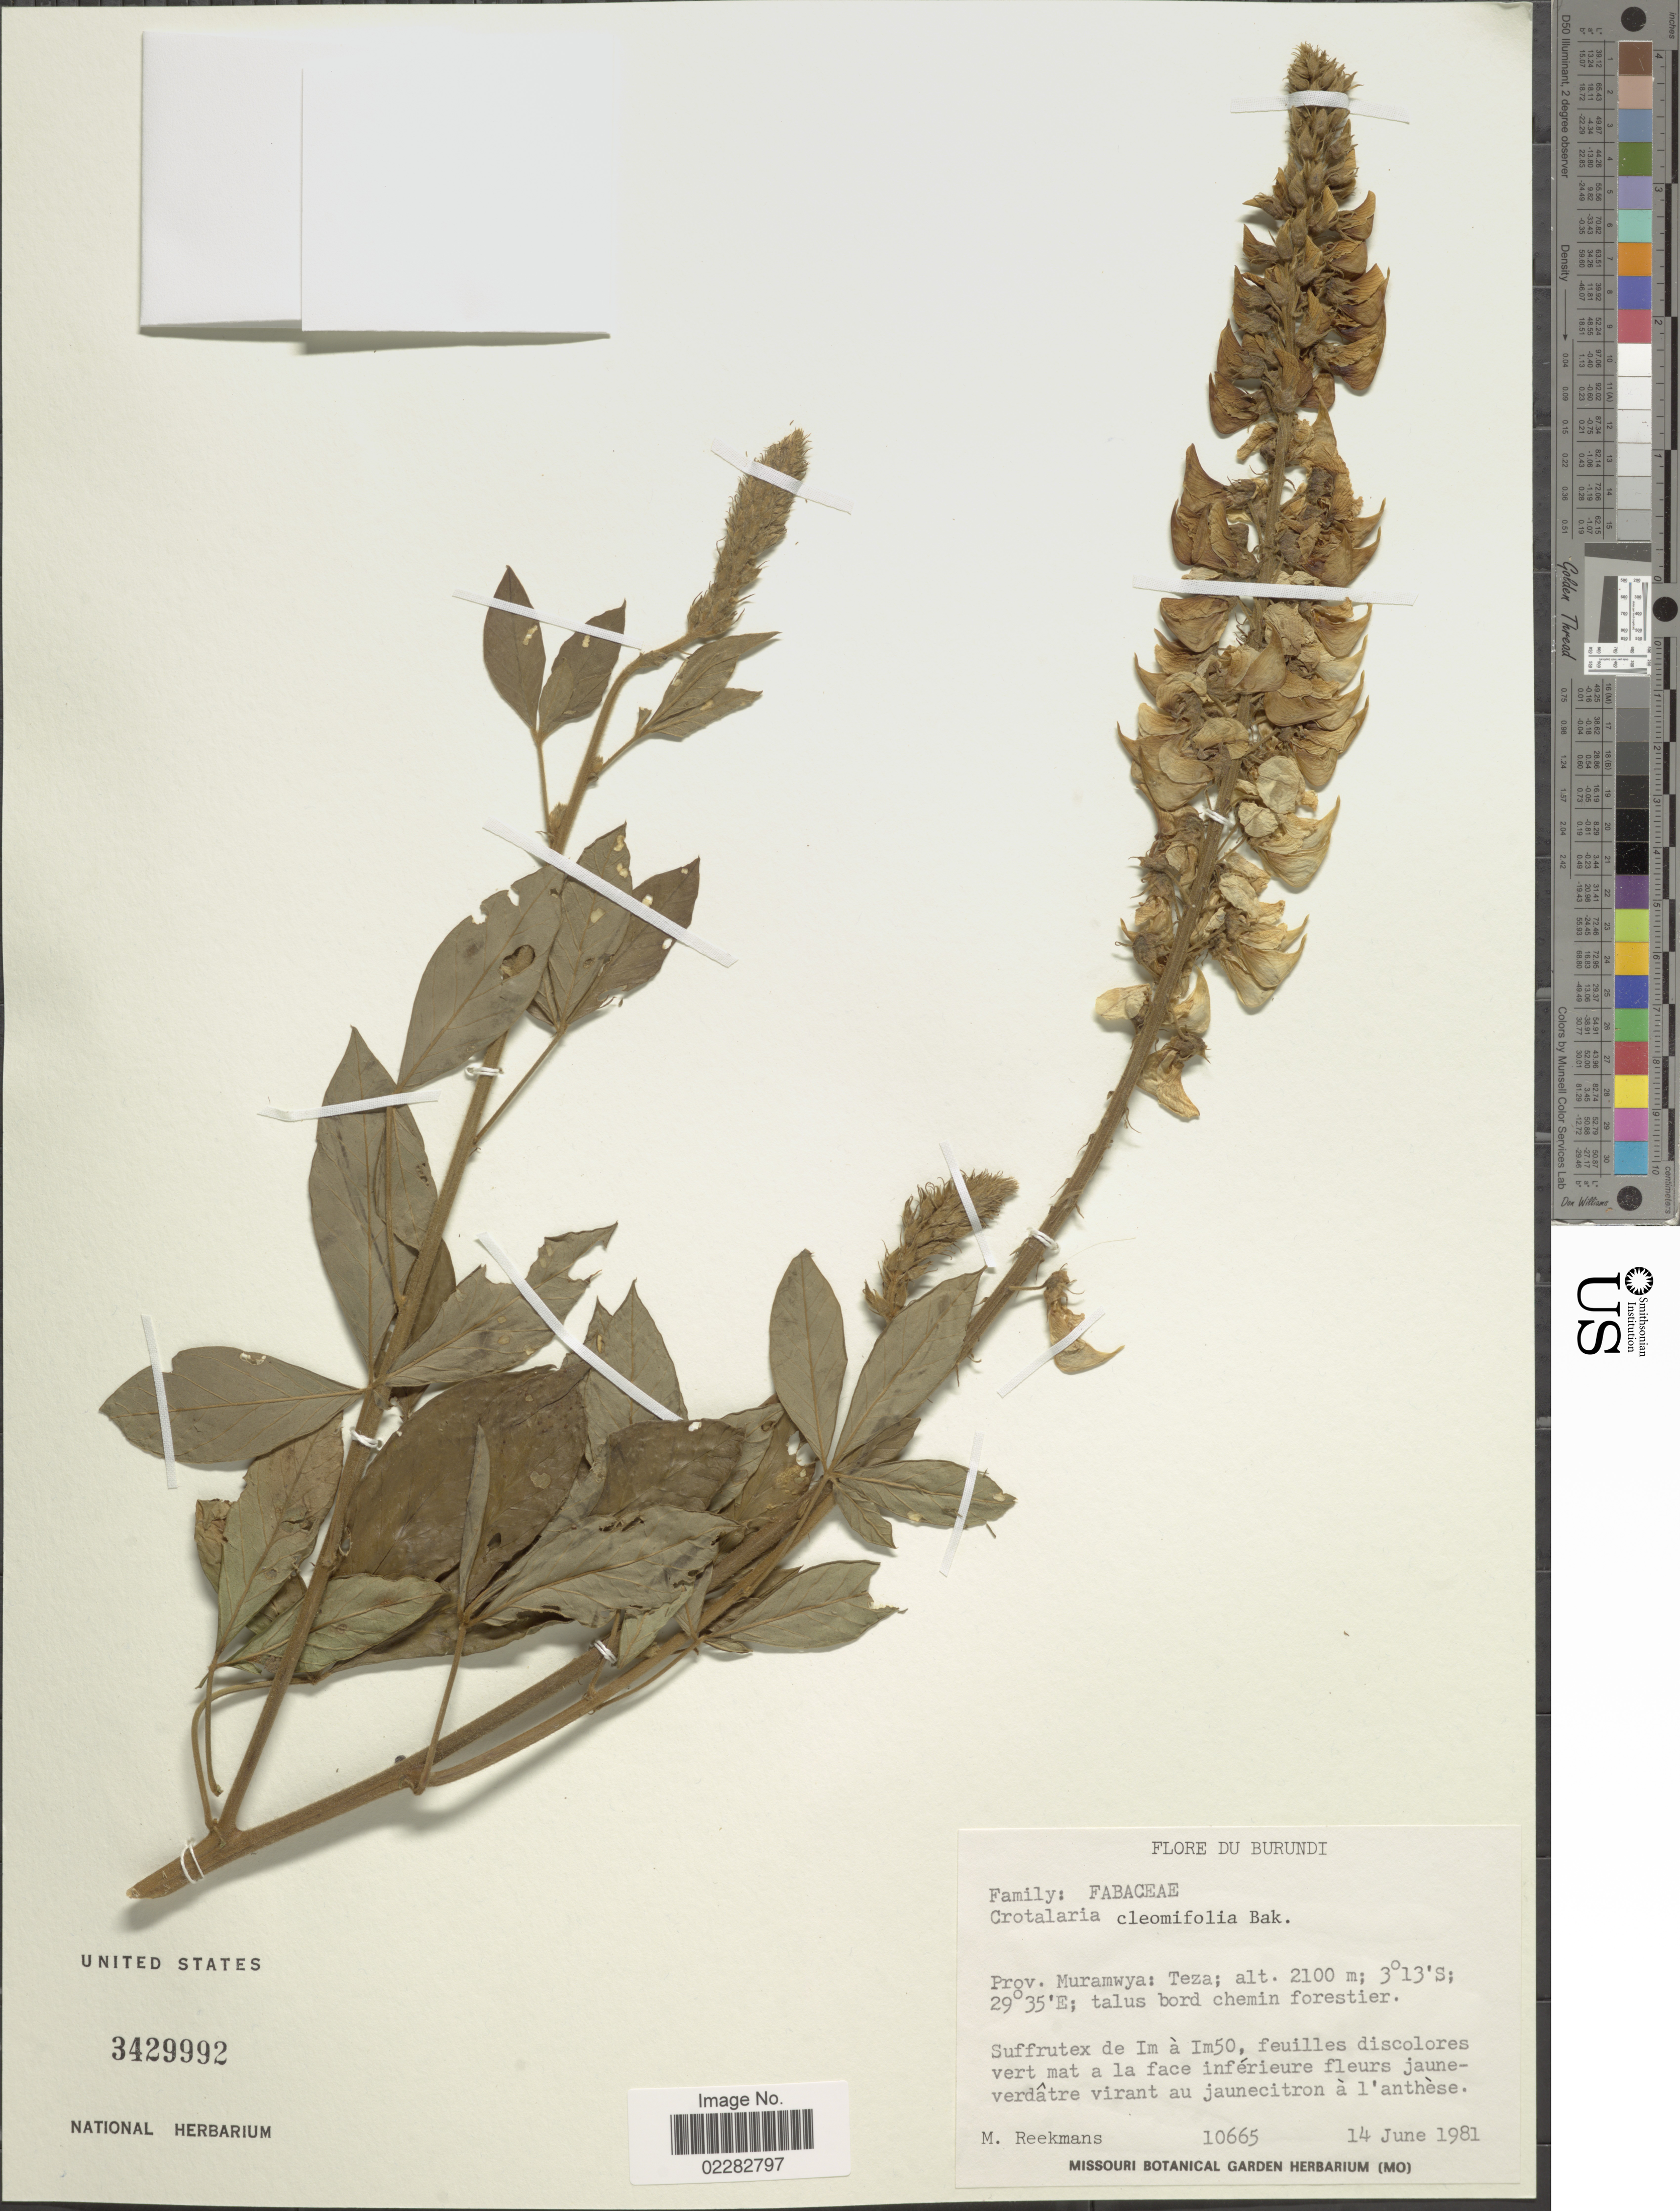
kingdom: Plantae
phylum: Tracheophyta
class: Magnoliopsida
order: Fabales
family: Fabaceae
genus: Crotalaria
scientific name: Crotalaria cleomifolia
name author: Baker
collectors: M. Reekmans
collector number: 10665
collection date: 1981-06-14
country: Burundi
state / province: Muramvya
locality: Teza, talus bord chemin forestier.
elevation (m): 2100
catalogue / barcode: US 3429992